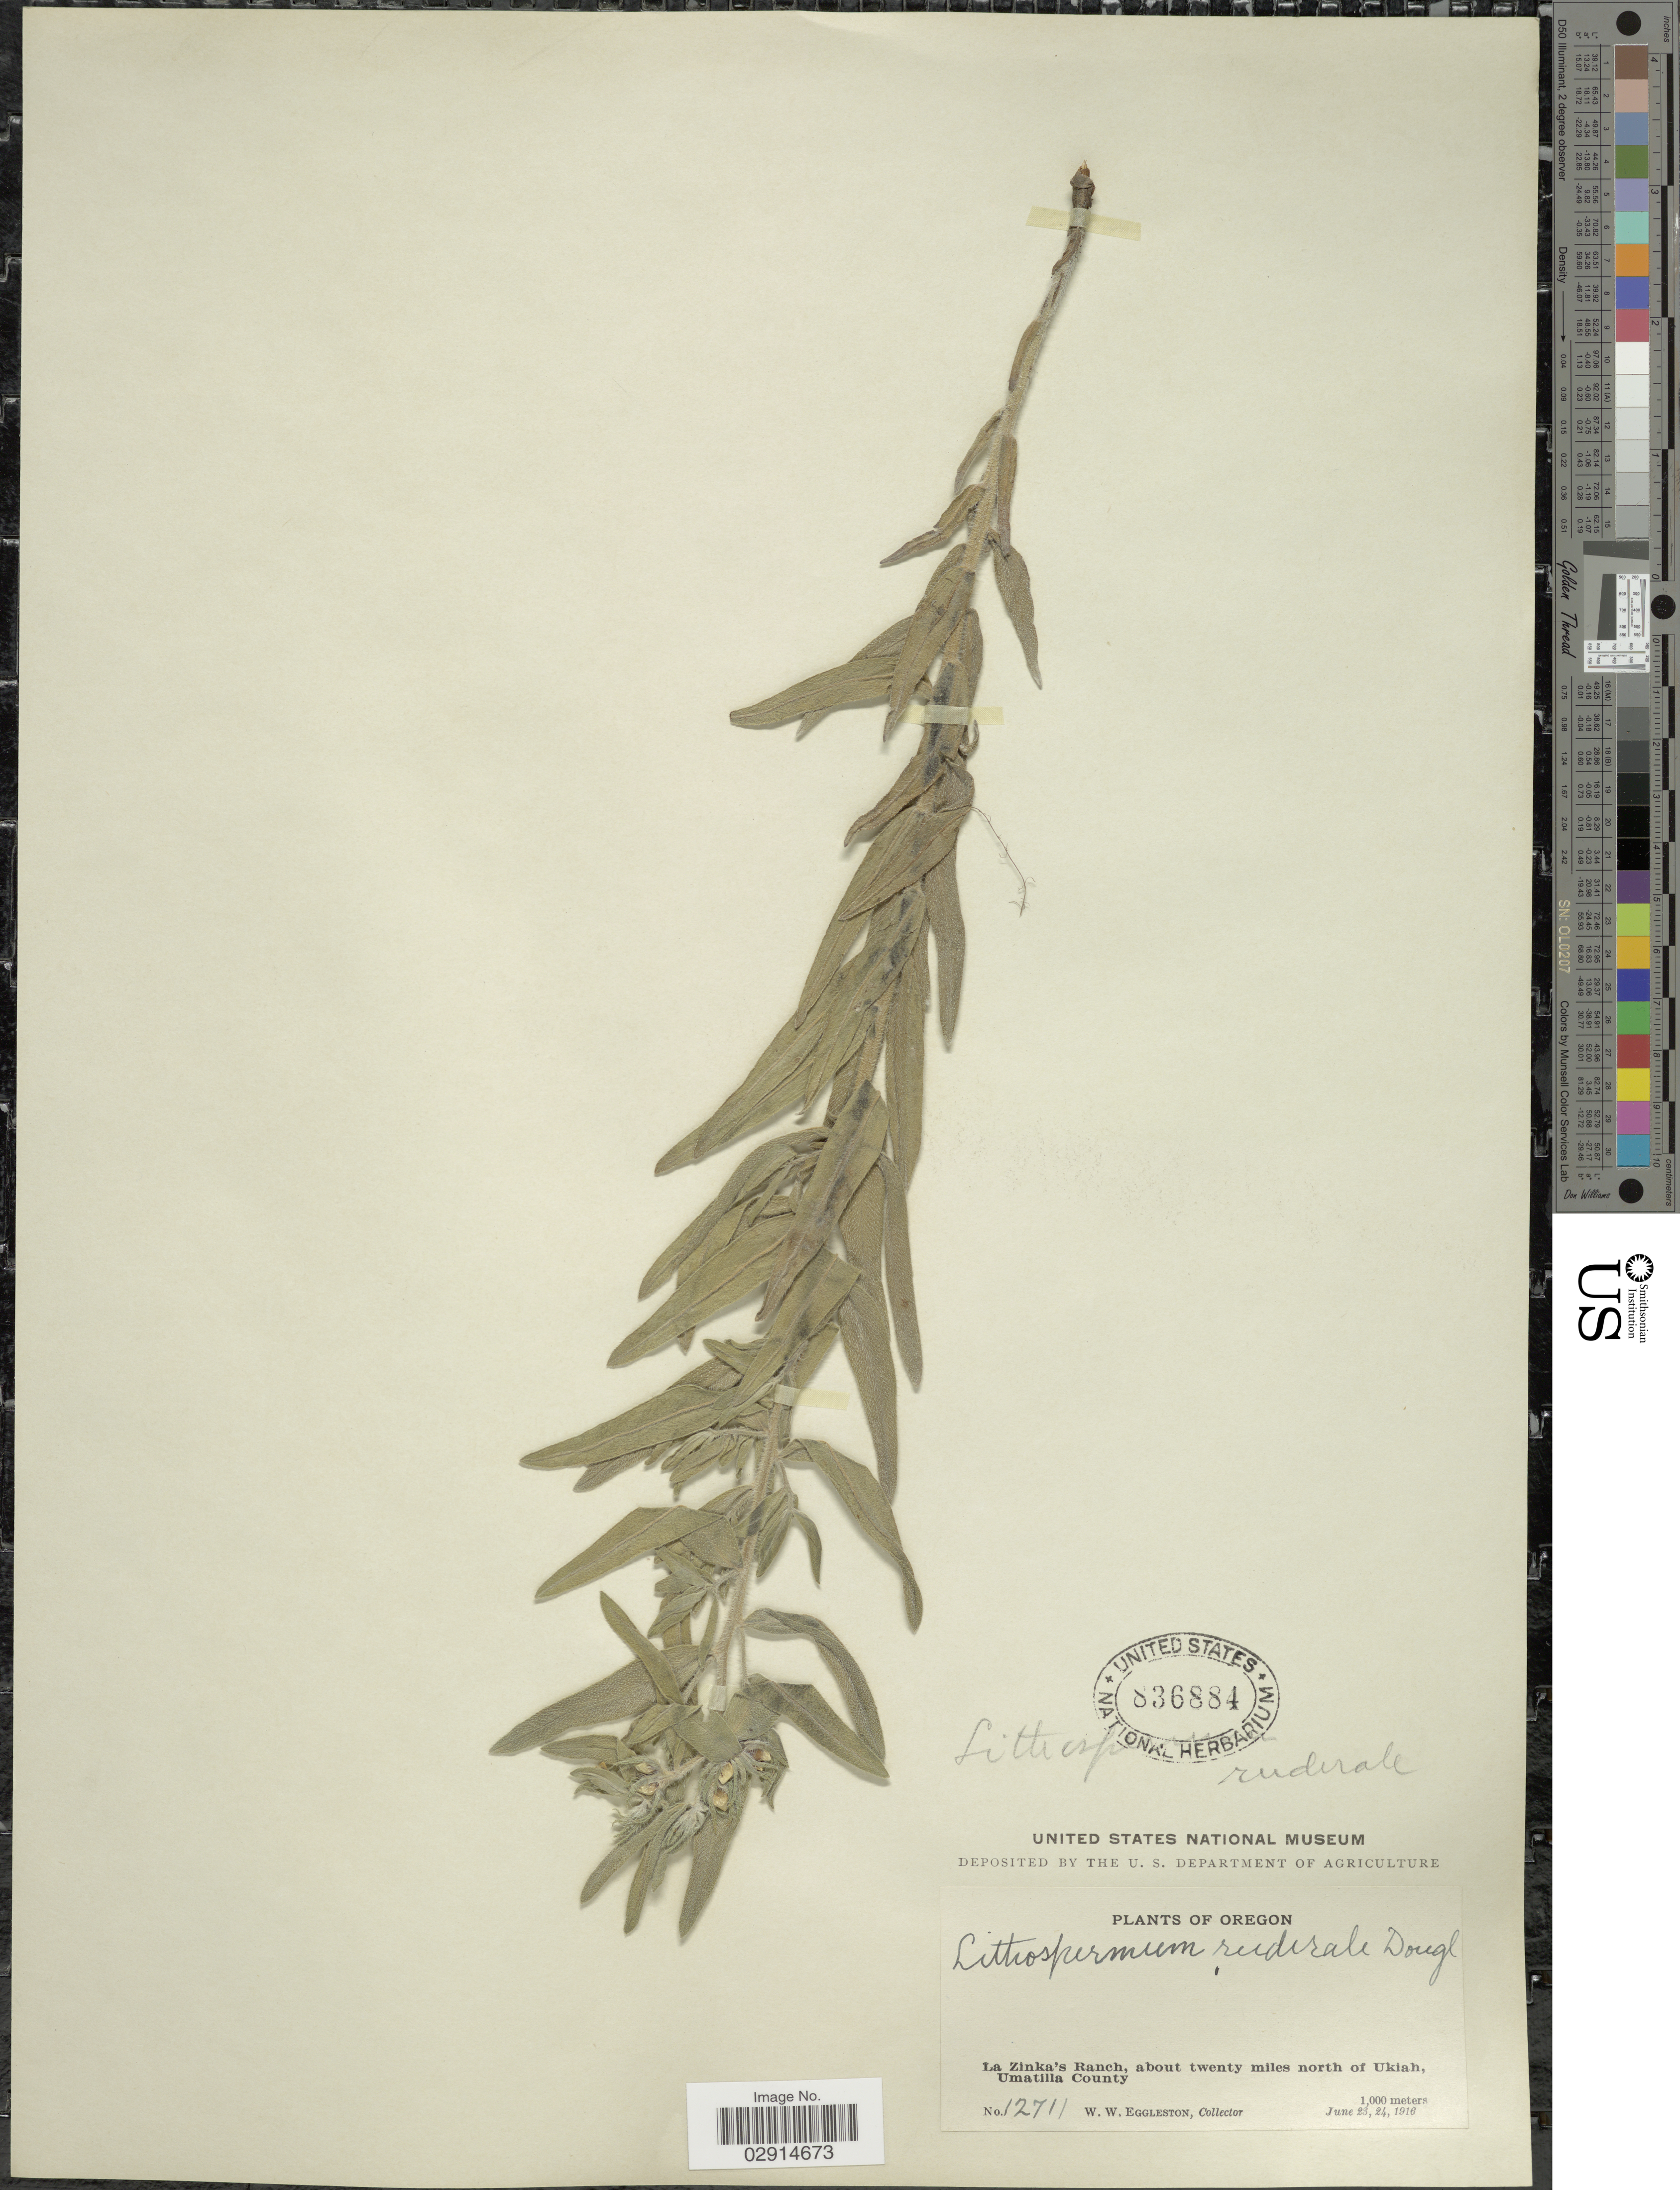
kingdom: Plantae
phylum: Tracheophyta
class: Magnoliopsida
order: Boraginales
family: Boraginaceae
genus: Lithospermum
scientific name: Lithospermum ruderale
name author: Douglas ex Lehm.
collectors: W. W. Eggleston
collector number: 12711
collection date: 1916-06-23/1916-06-24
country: United States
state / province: Oregon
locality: La Zinka's Ranch, about twenty miles north of Ukiah, Umatilla County.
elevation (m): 1000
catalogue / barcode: US 836884